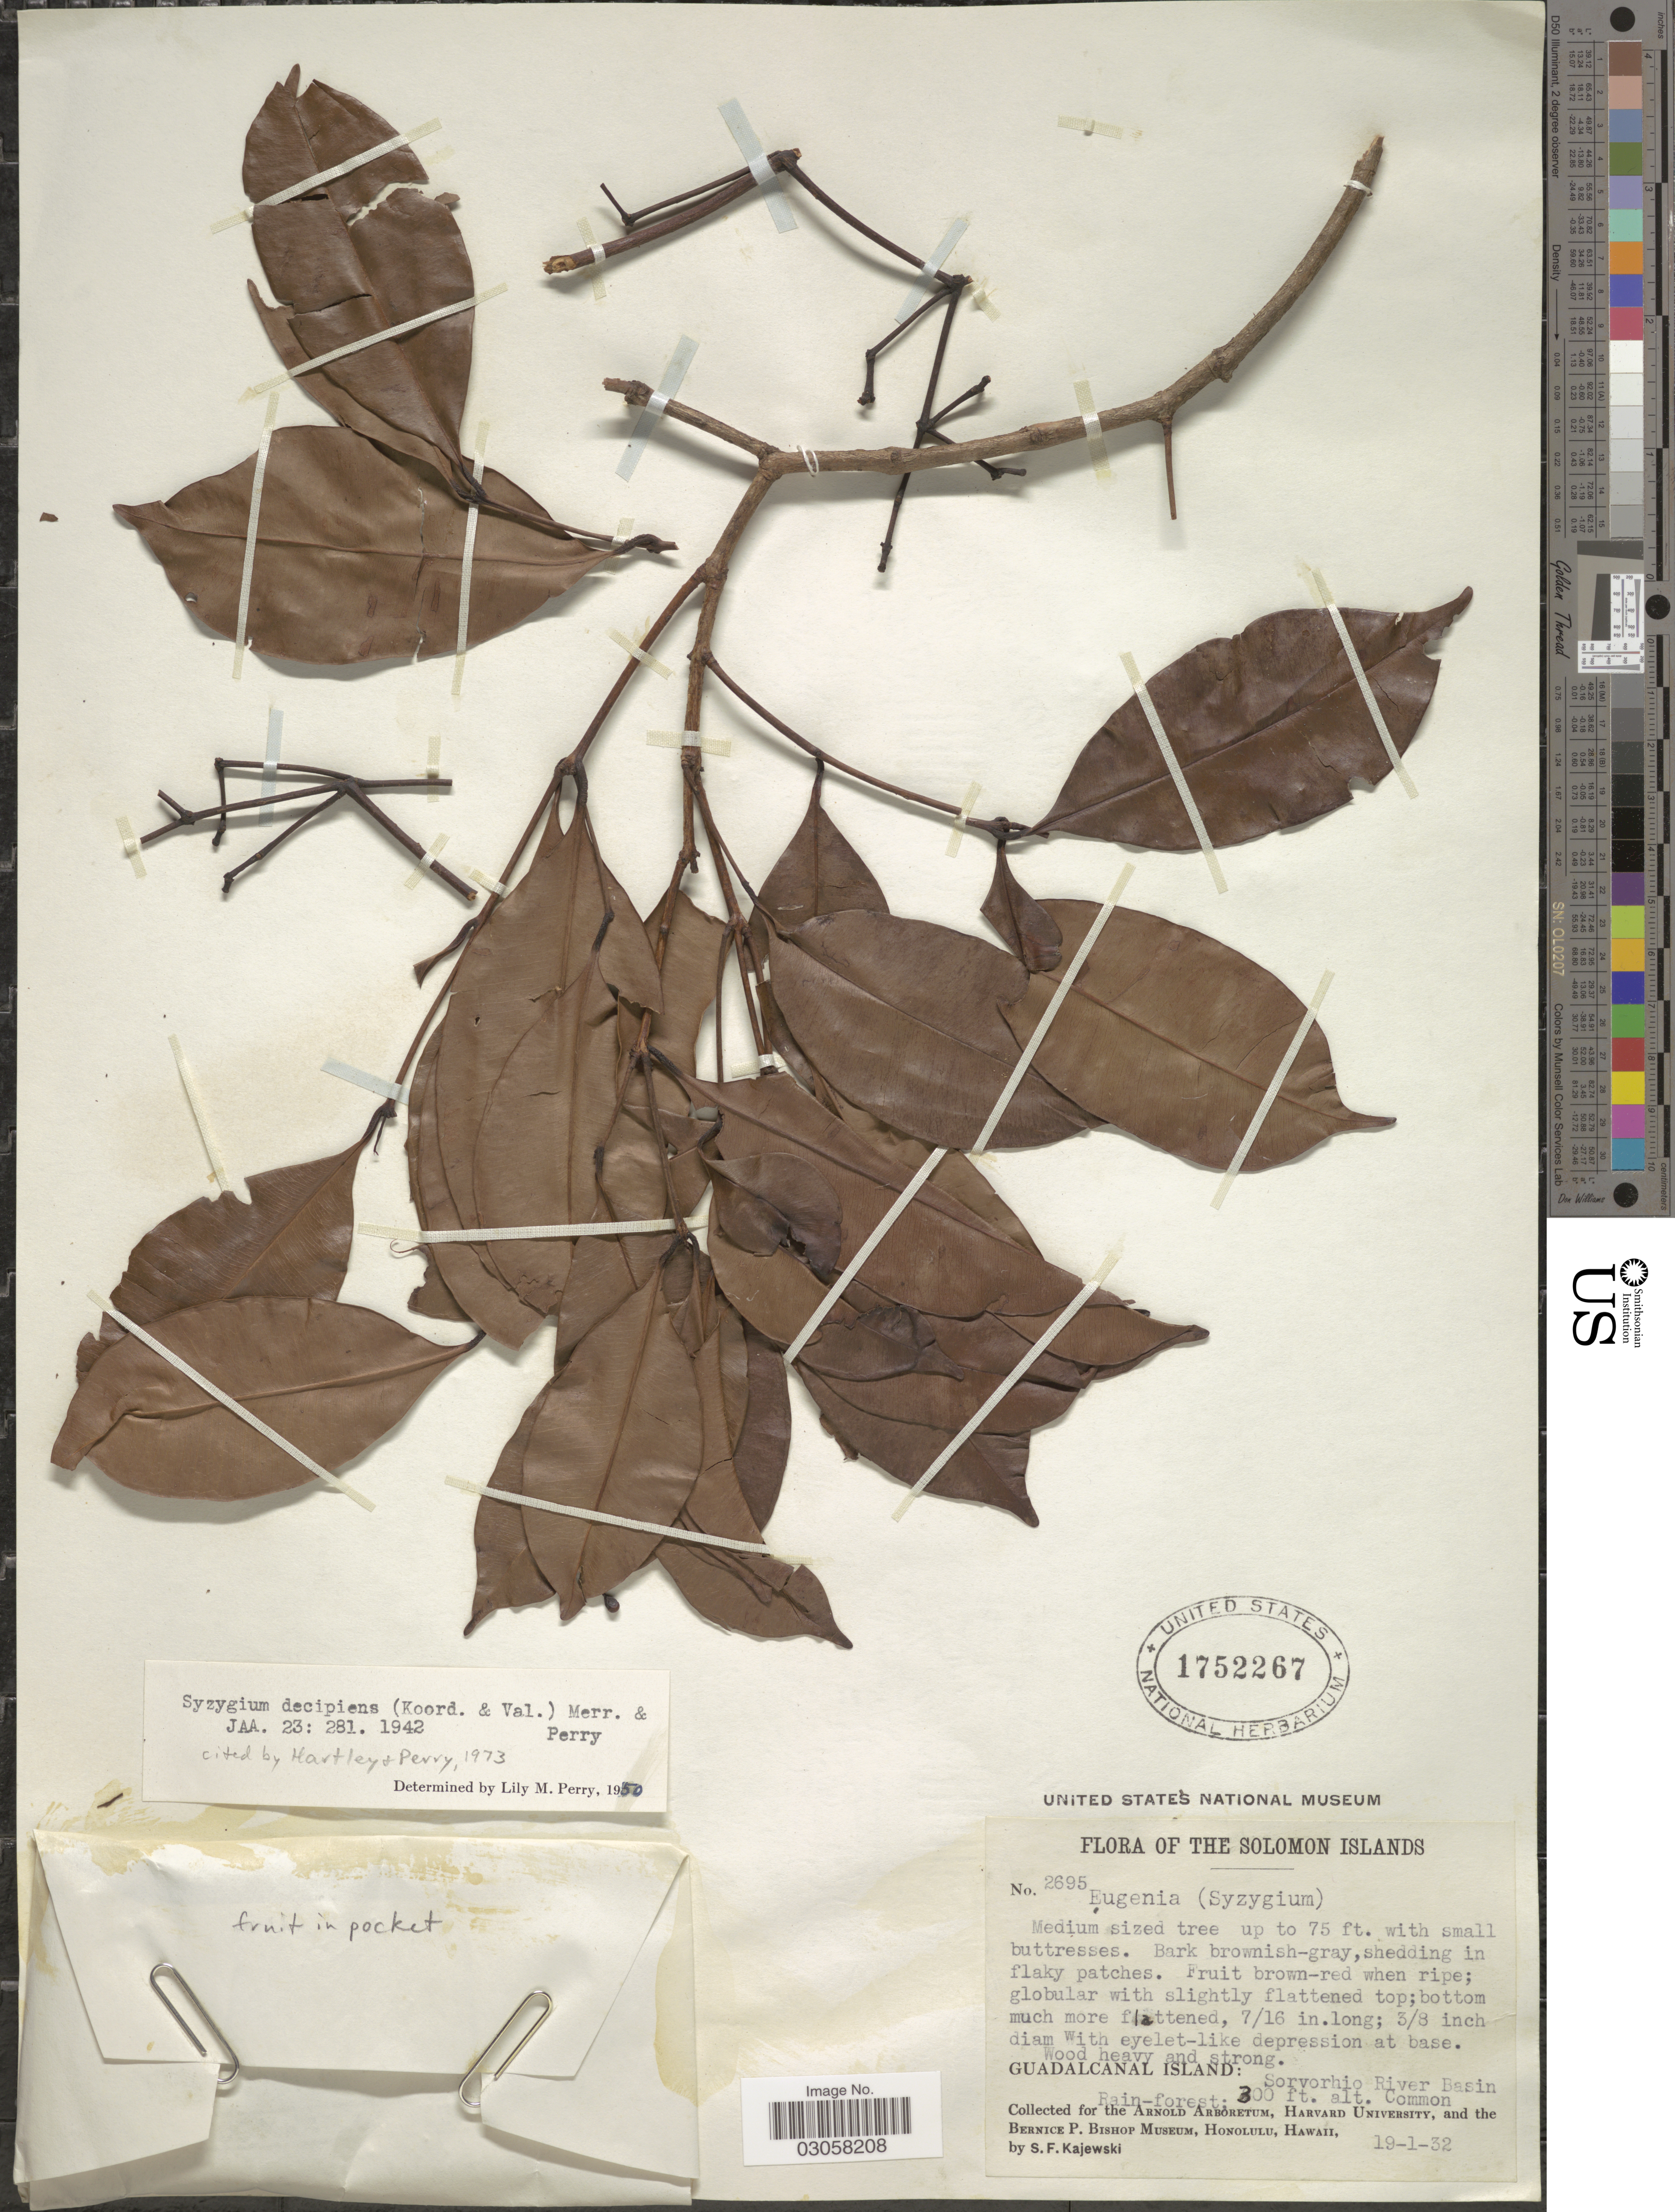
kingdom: Plantae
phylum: Tracheophyta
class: Magnoliopsida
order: Myrtales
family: Myrtaceae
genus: Syzygium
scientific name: Syzygium decipiens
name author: (Koords. & Valeton) Merr. & L.M. Perry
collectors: S. Kajewski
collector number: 2695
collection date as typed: Transcribed d/m/y: 19/1/32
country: Solomon Islands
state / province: Solomon Islands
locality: The Solomon Islands. Guadalcanal Island: Sorvorhio River Basin.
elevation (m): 91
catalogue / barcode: US 1752267